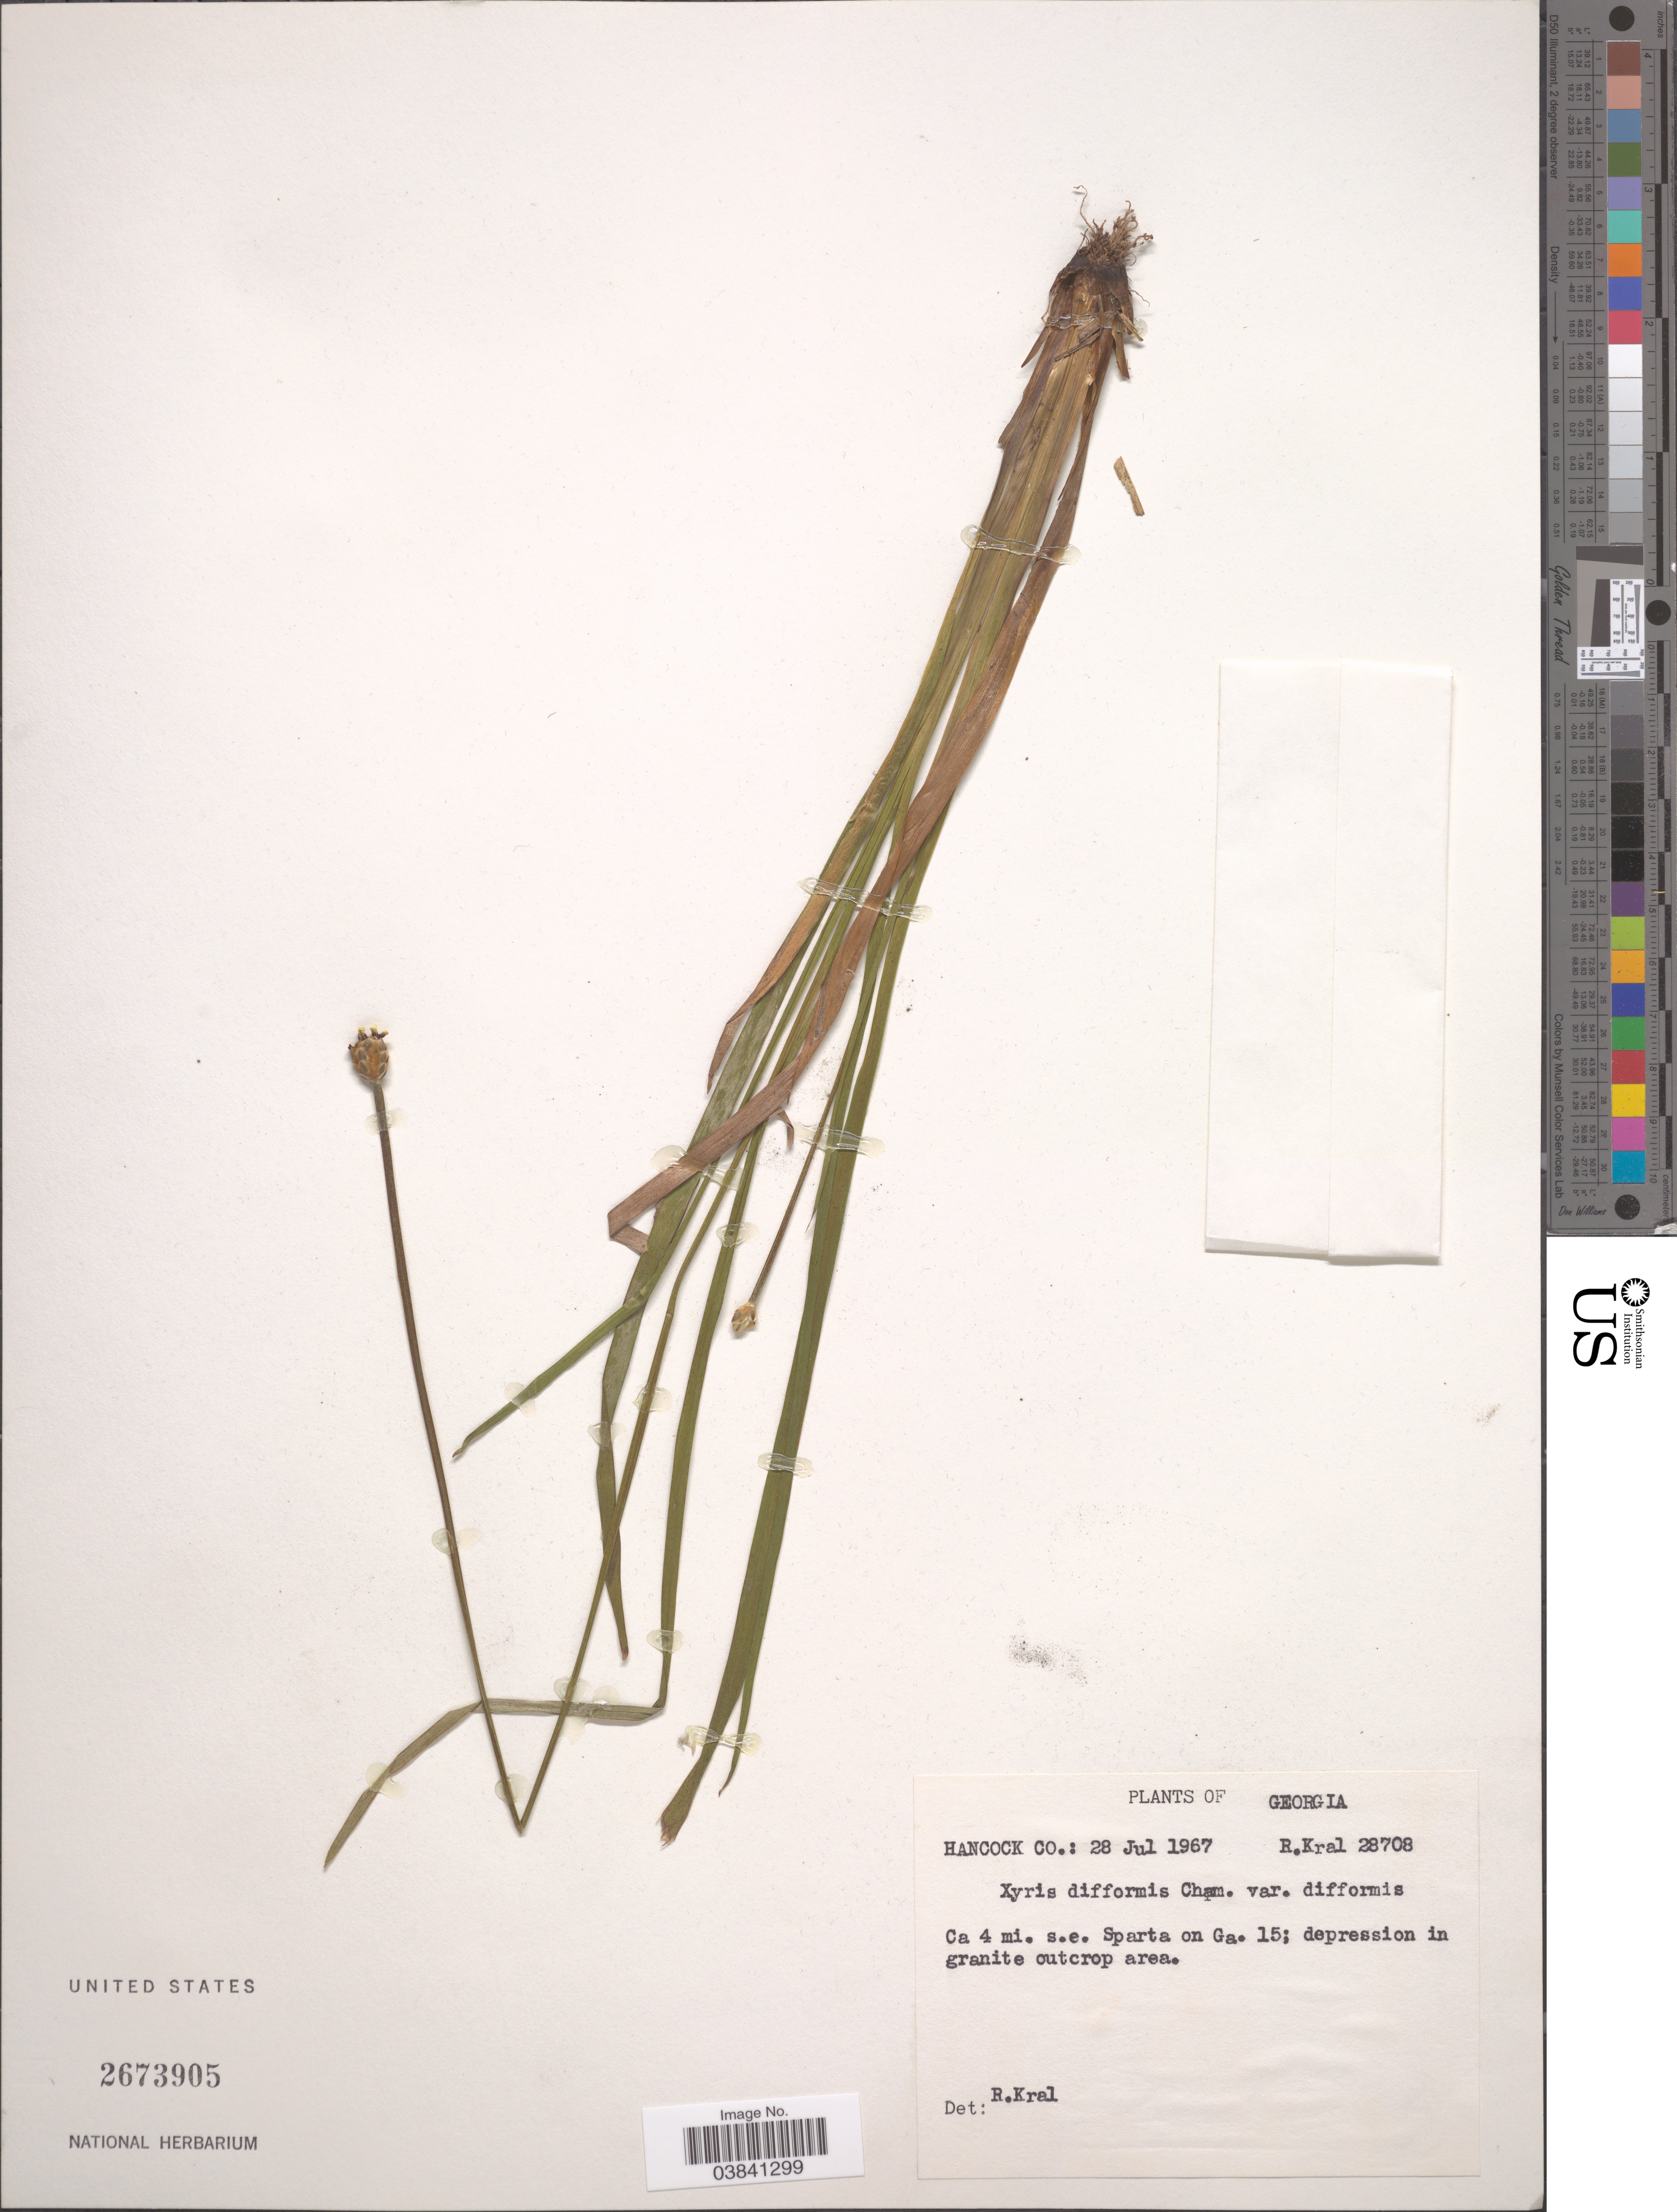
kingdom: Plantae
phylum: Tracheophyta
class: Liliopsida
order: Poales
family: Xyridaceae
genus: Xyris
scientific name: Xyris difformis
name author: Chapm.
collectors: R. Kral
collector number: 28708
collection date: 1967-07-28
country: United States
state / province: Georgia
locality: Hancock Co.: Ca 4 mi. s.e. Sparta on Ga. 15; depression in granite outcrop area.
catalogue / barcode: US 2673905